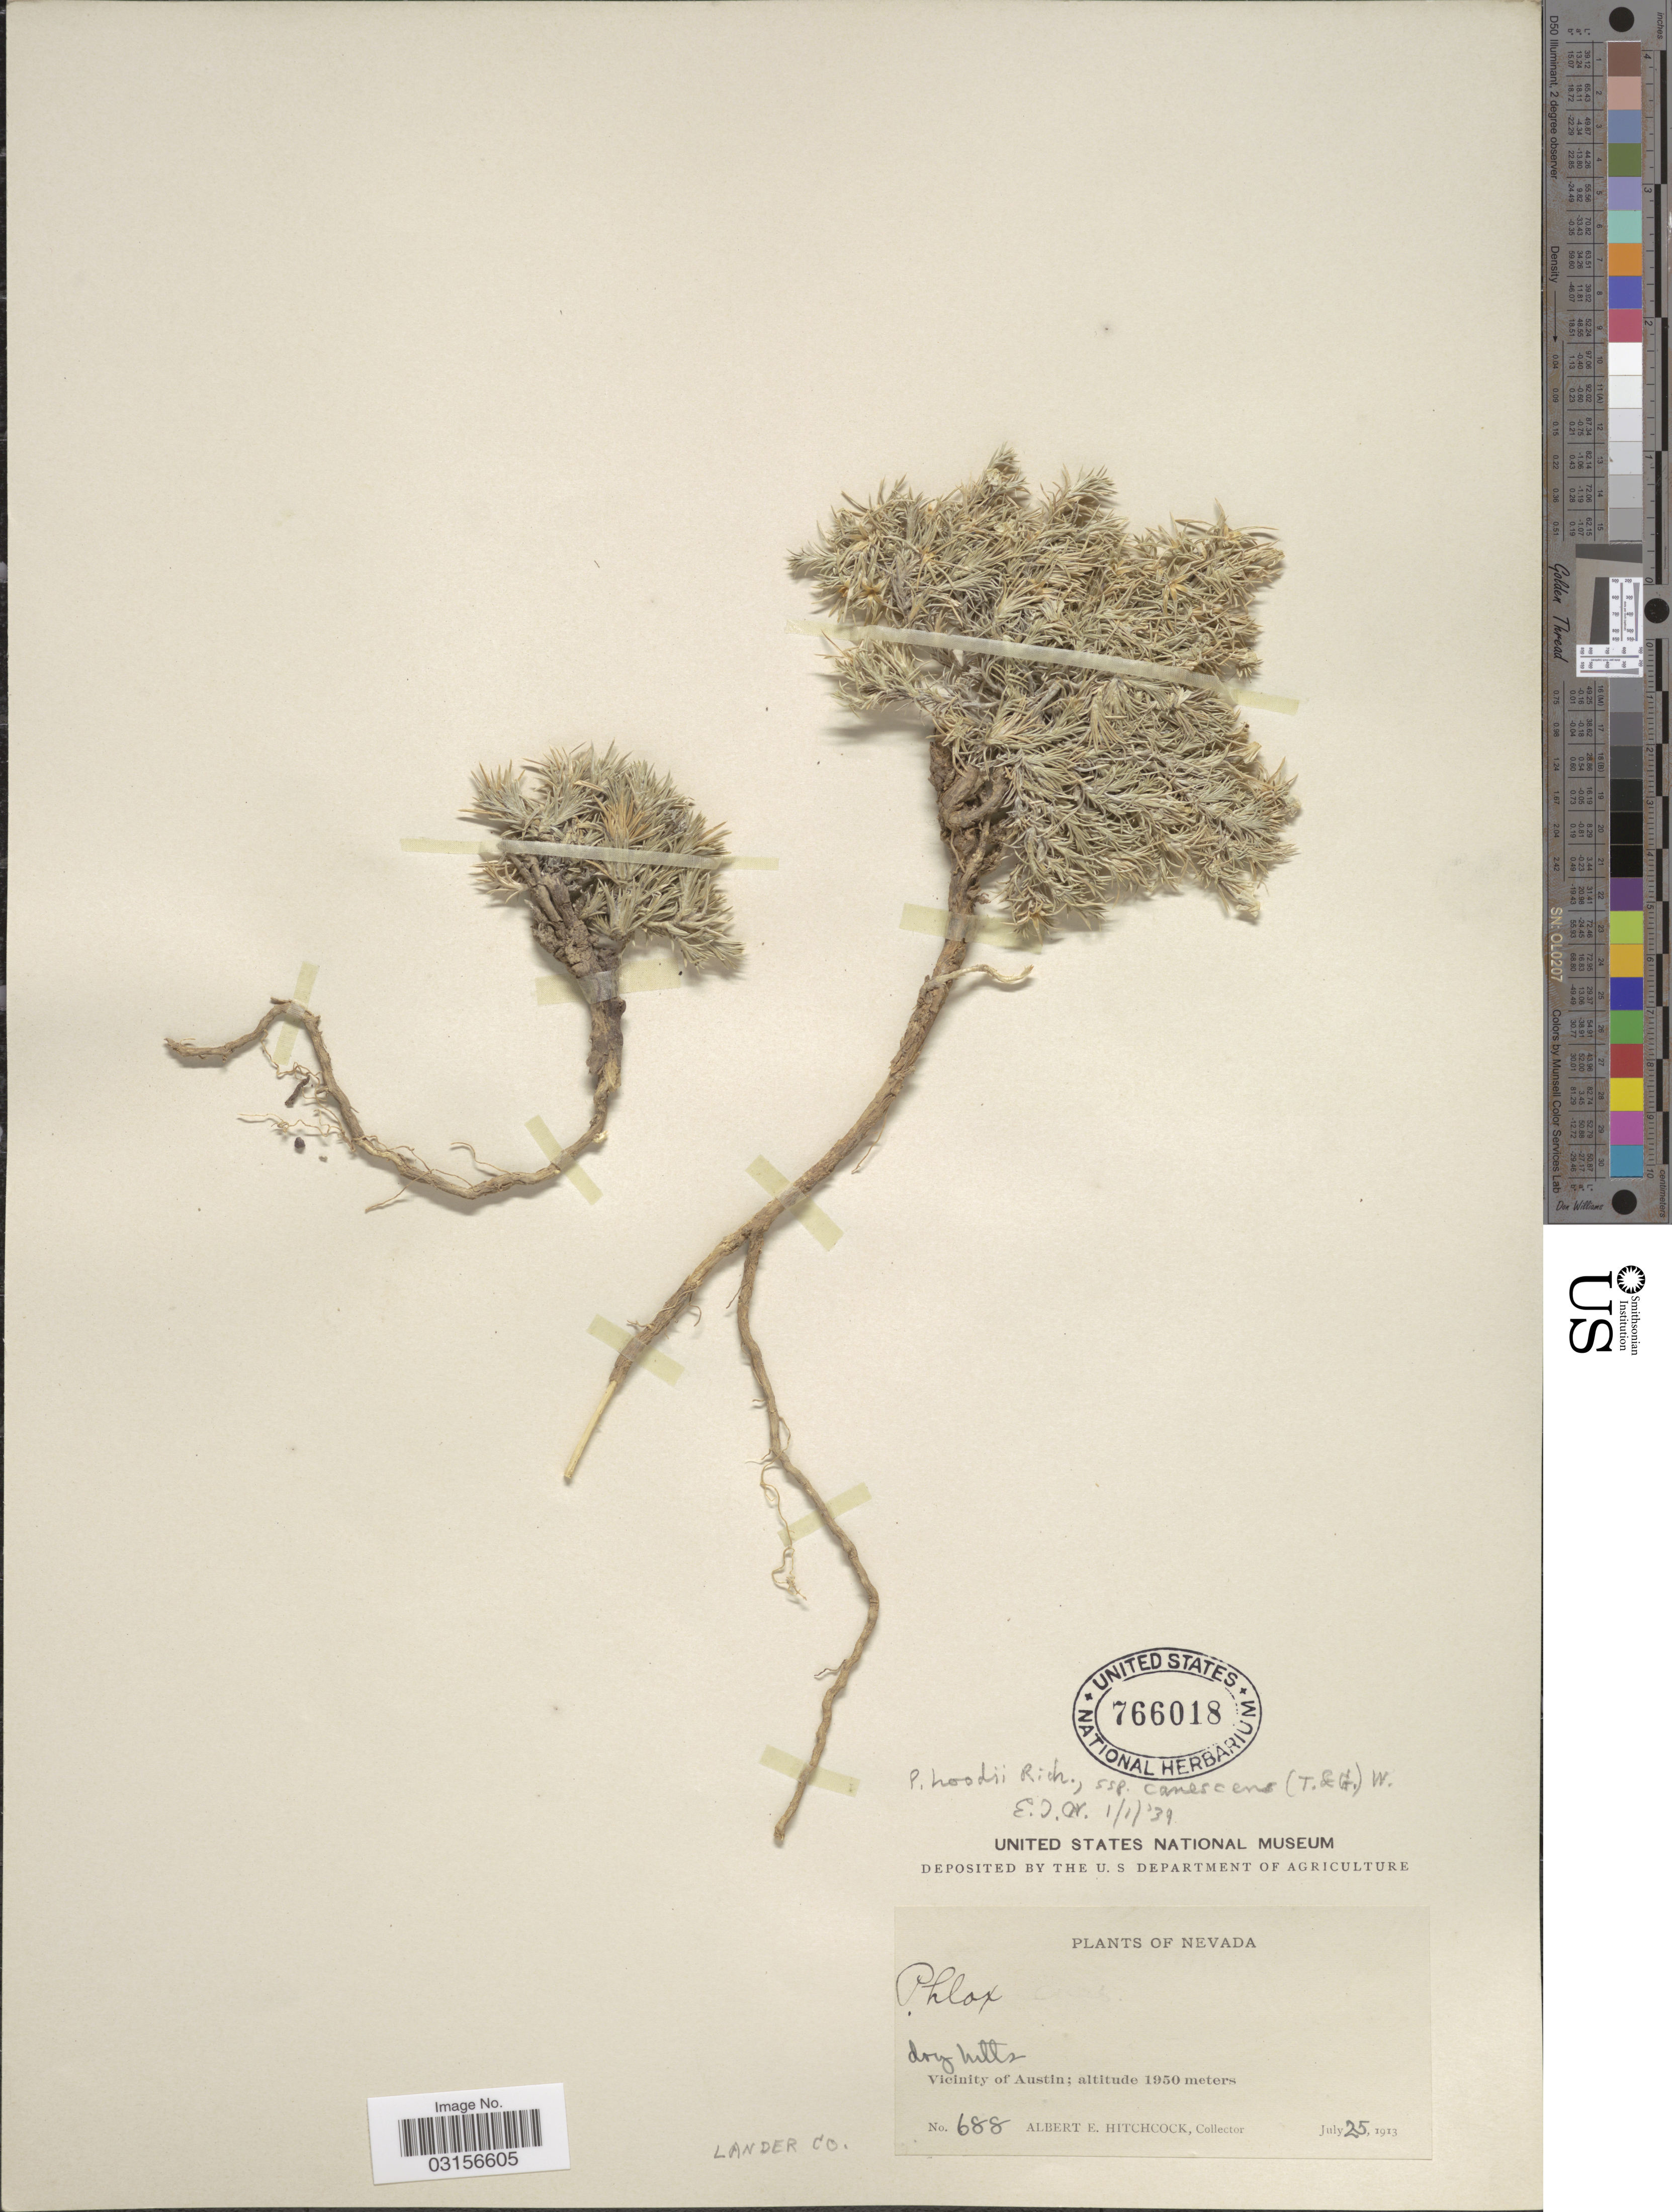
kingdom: Plantae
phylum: Tracheophyta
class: Magnoliopsida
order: Ericales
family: Polemoniaceae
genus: Phlox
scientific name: Phlox canescens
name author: Torr. & A. Gray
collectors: A. S. Hitchcock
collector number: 688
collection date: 1913-07-25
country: United States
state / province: Nevada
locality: Vicinity of Austin. Lander Co.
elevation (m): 1950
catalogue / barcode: US 766018